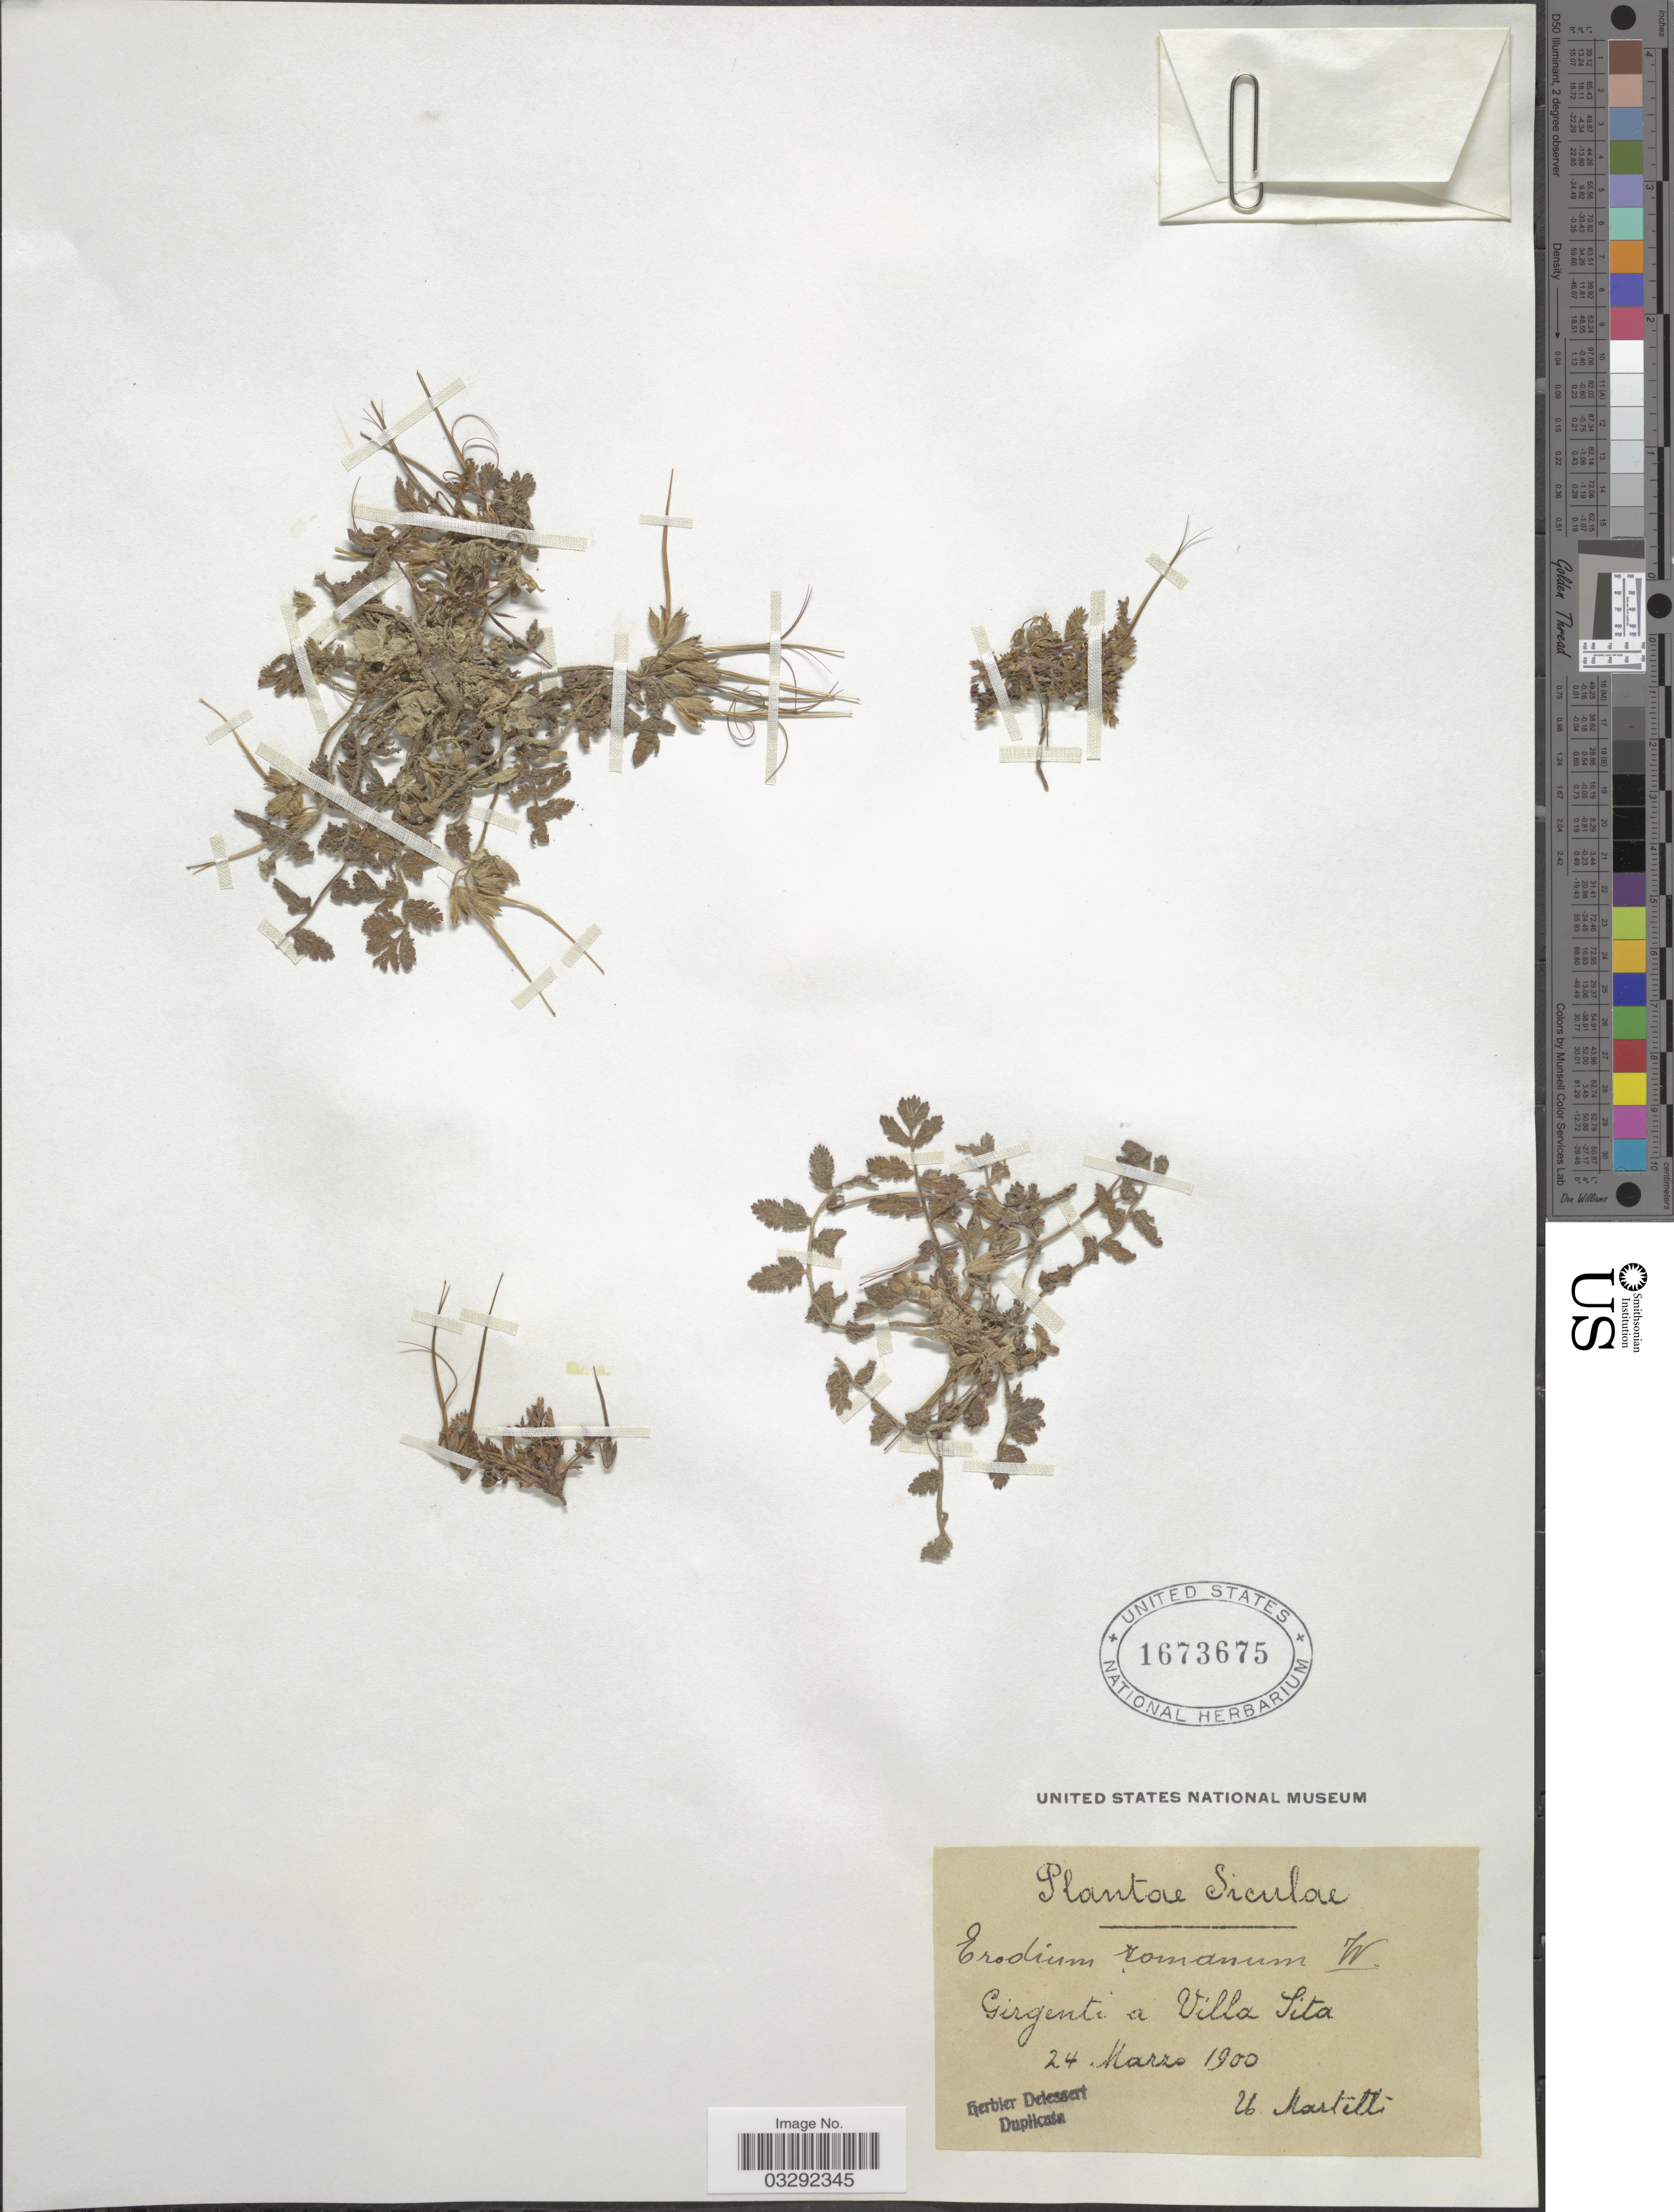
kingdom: Plantae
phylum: Tracheophyta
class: Magnoliopsida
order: Geraniales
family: Geraniaceae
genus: Erodium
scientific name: Erodium romanum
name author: (Burm. f.) L'Hér.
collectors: U. Martelli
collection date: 1900-03-24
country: Italy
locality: Siculae. Girgenti a Villa Sita.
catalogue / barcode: US 1673675